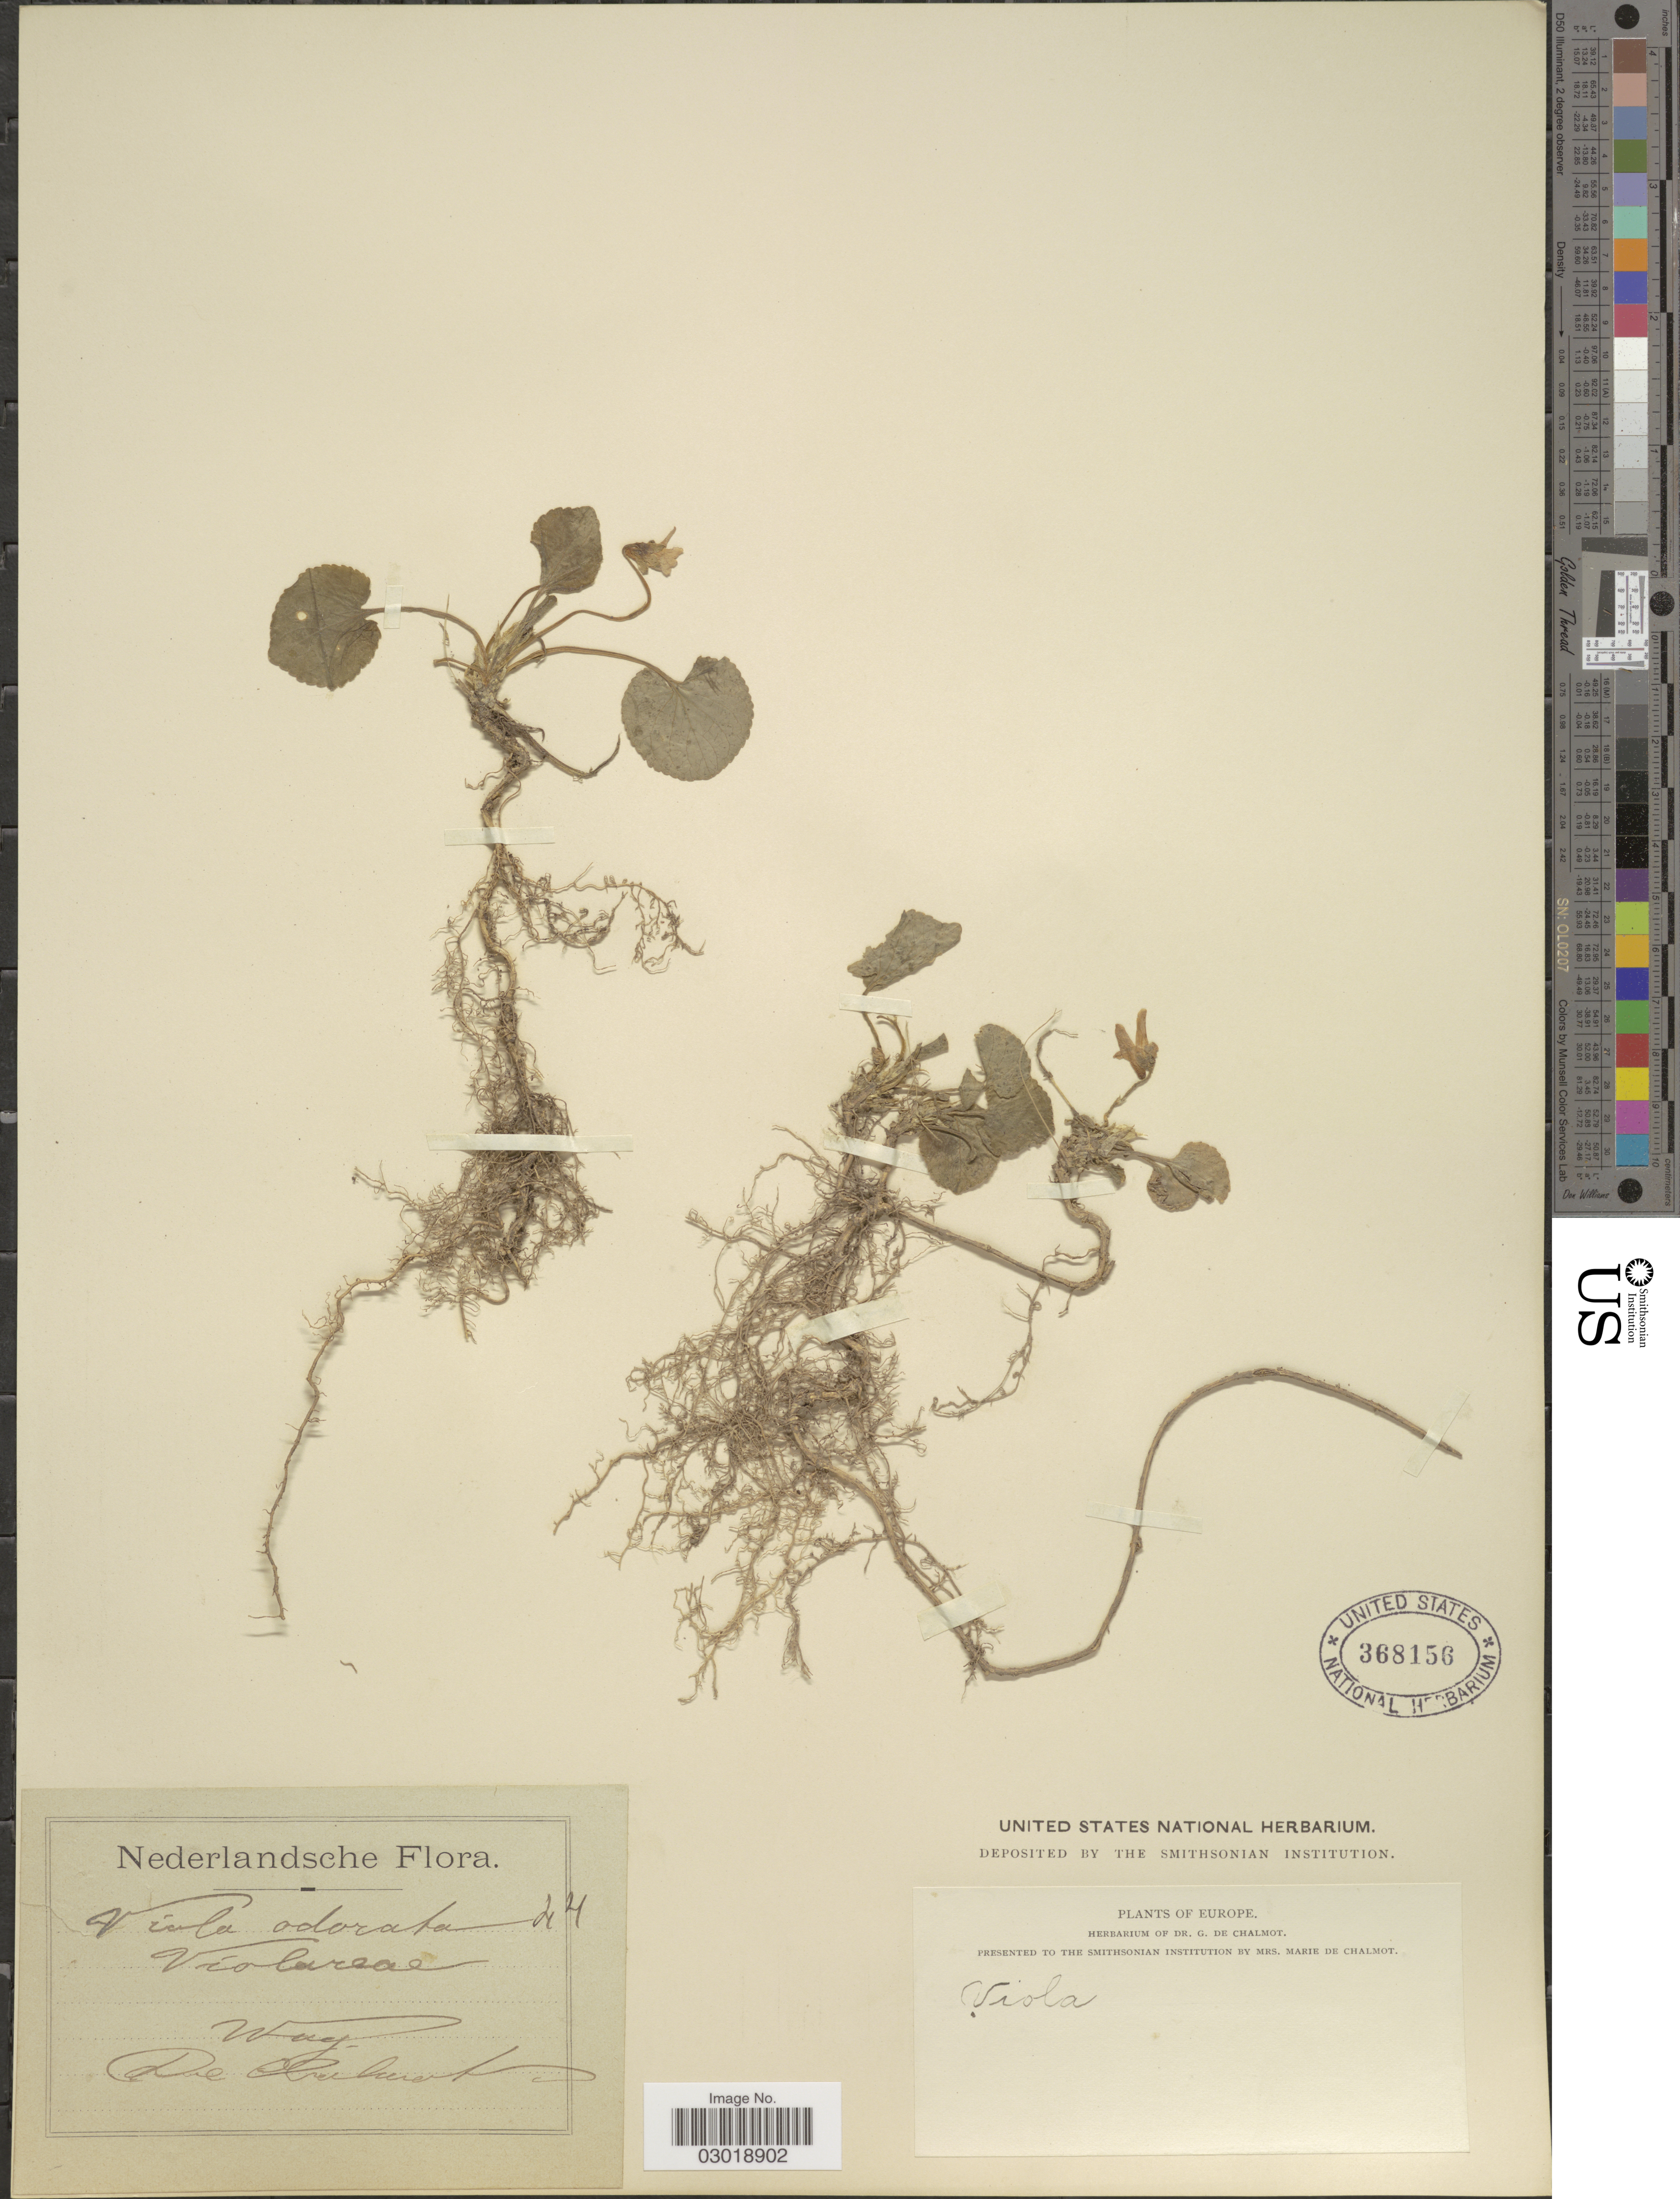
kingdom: Plantae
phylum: Tracheophyta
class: Magnoliopsida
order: Malpighiales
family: Violaceae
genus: Viola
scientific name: Viola odorata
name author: L.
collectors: G. de Chalmot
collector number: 44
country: Netherlands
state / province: Gelderland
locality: Wag.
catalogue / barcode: US 368156